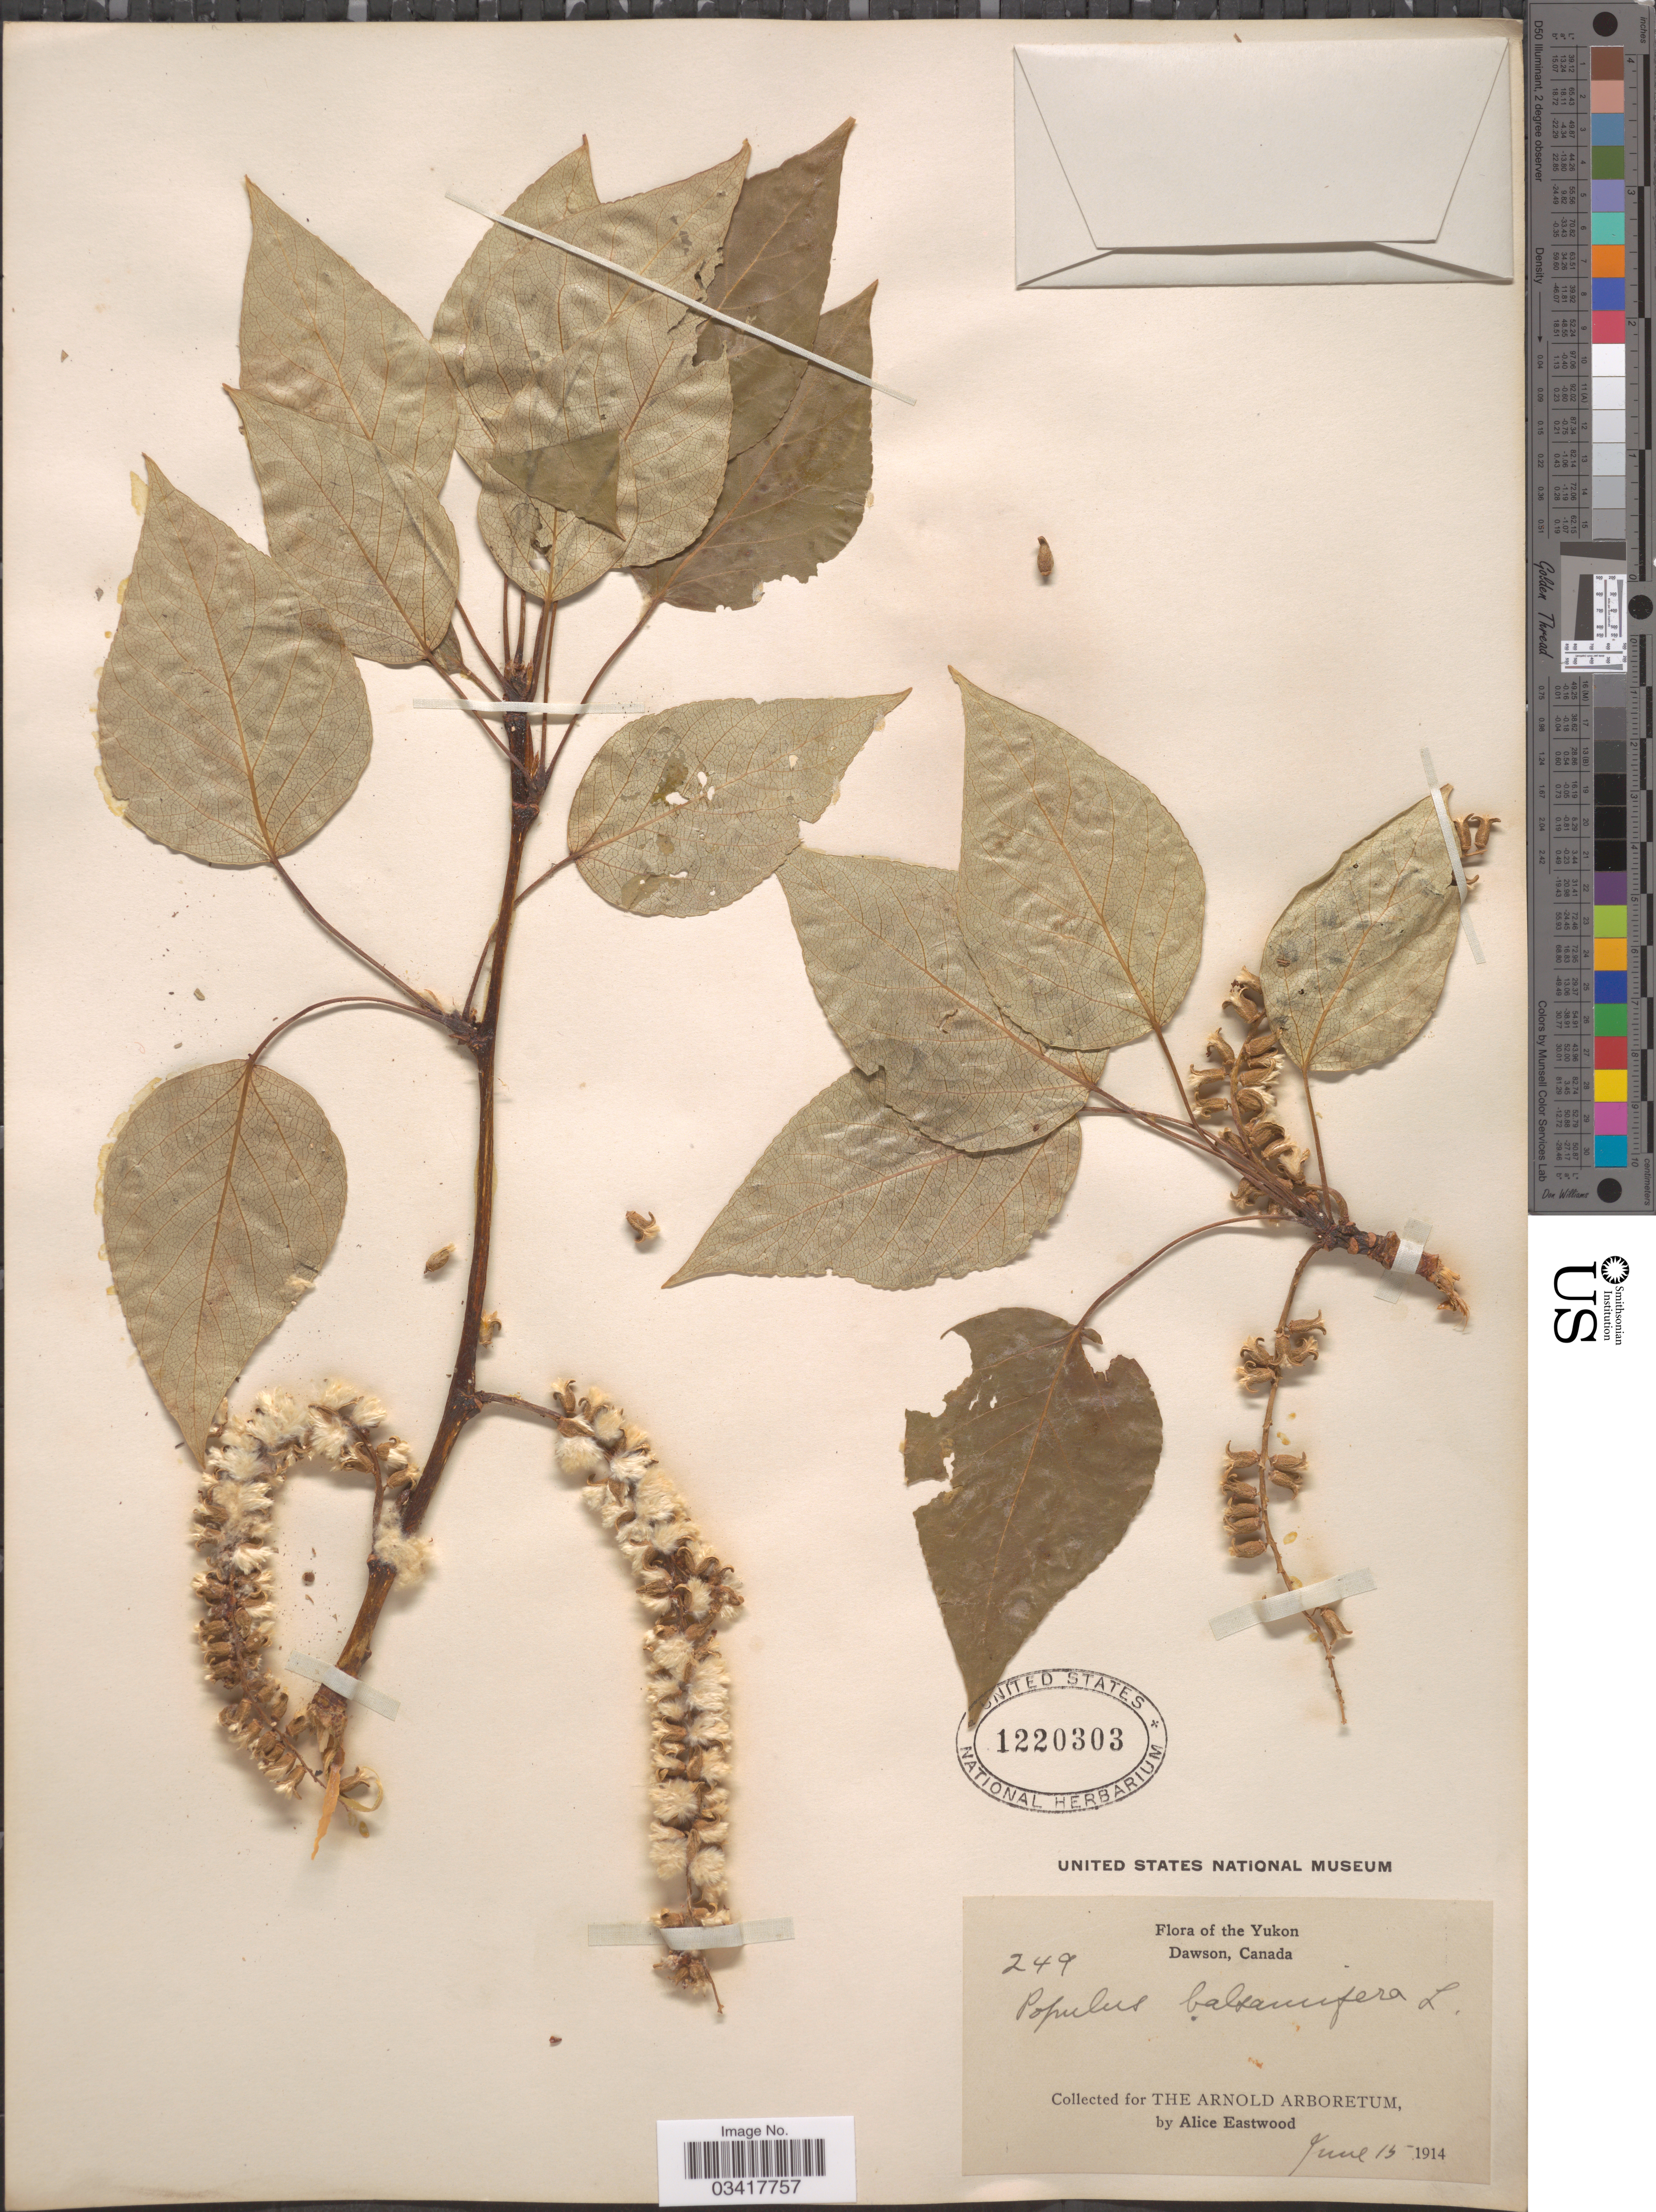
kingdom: Plantae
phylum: Tracheophyta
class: Magnoliopsida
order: Malpighiales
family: Salicaceae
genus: Populus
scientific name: Populus balsamifera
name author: L.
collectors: A. Eastwood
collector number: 249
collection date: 1914-06-15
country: Canada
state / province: Yukon Territory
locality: The Yukon. Dawson.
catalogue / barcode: US 1220303